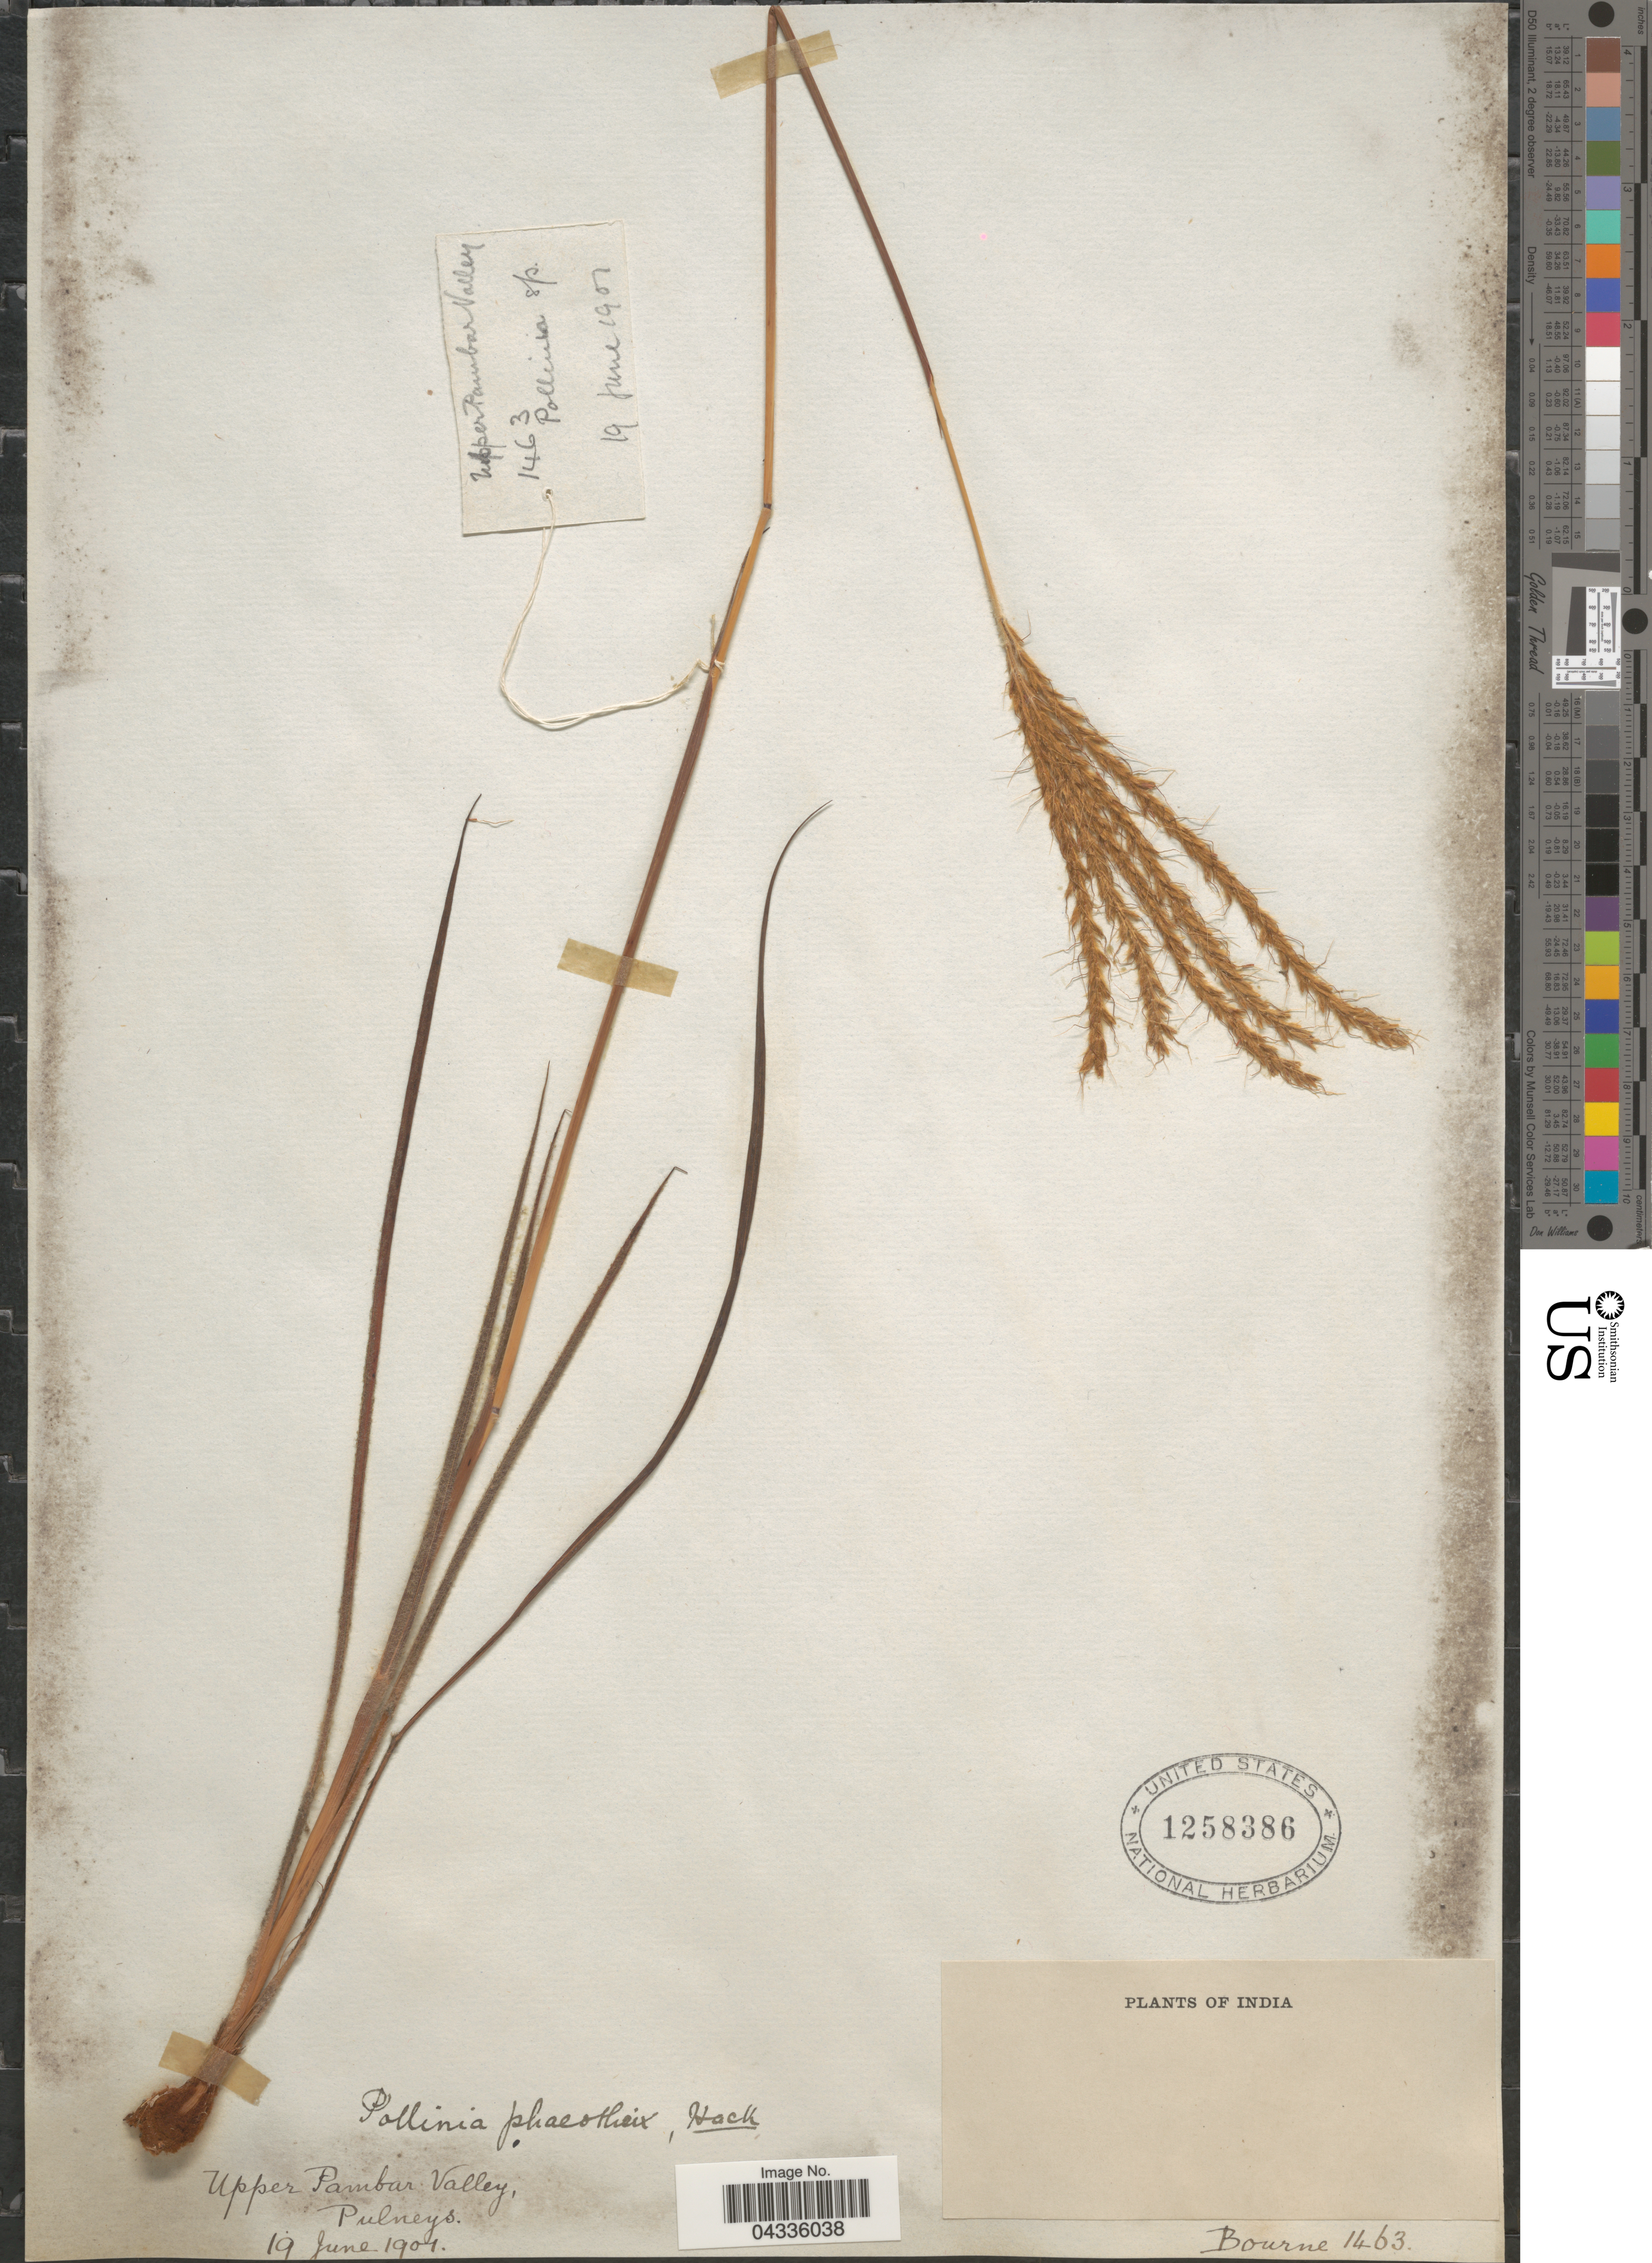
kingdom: Plantae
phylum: Tracheophyta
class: Liliopsida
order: Poales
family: Poaceae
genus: Eulalia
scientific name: Eulalia phaeothrix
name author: (Hack.) Kuntze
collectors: -- Bourne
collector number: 1463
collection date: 1901-06-19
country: India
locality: Upper Pambar Valley. Pulneys.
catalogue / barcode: US 1258386